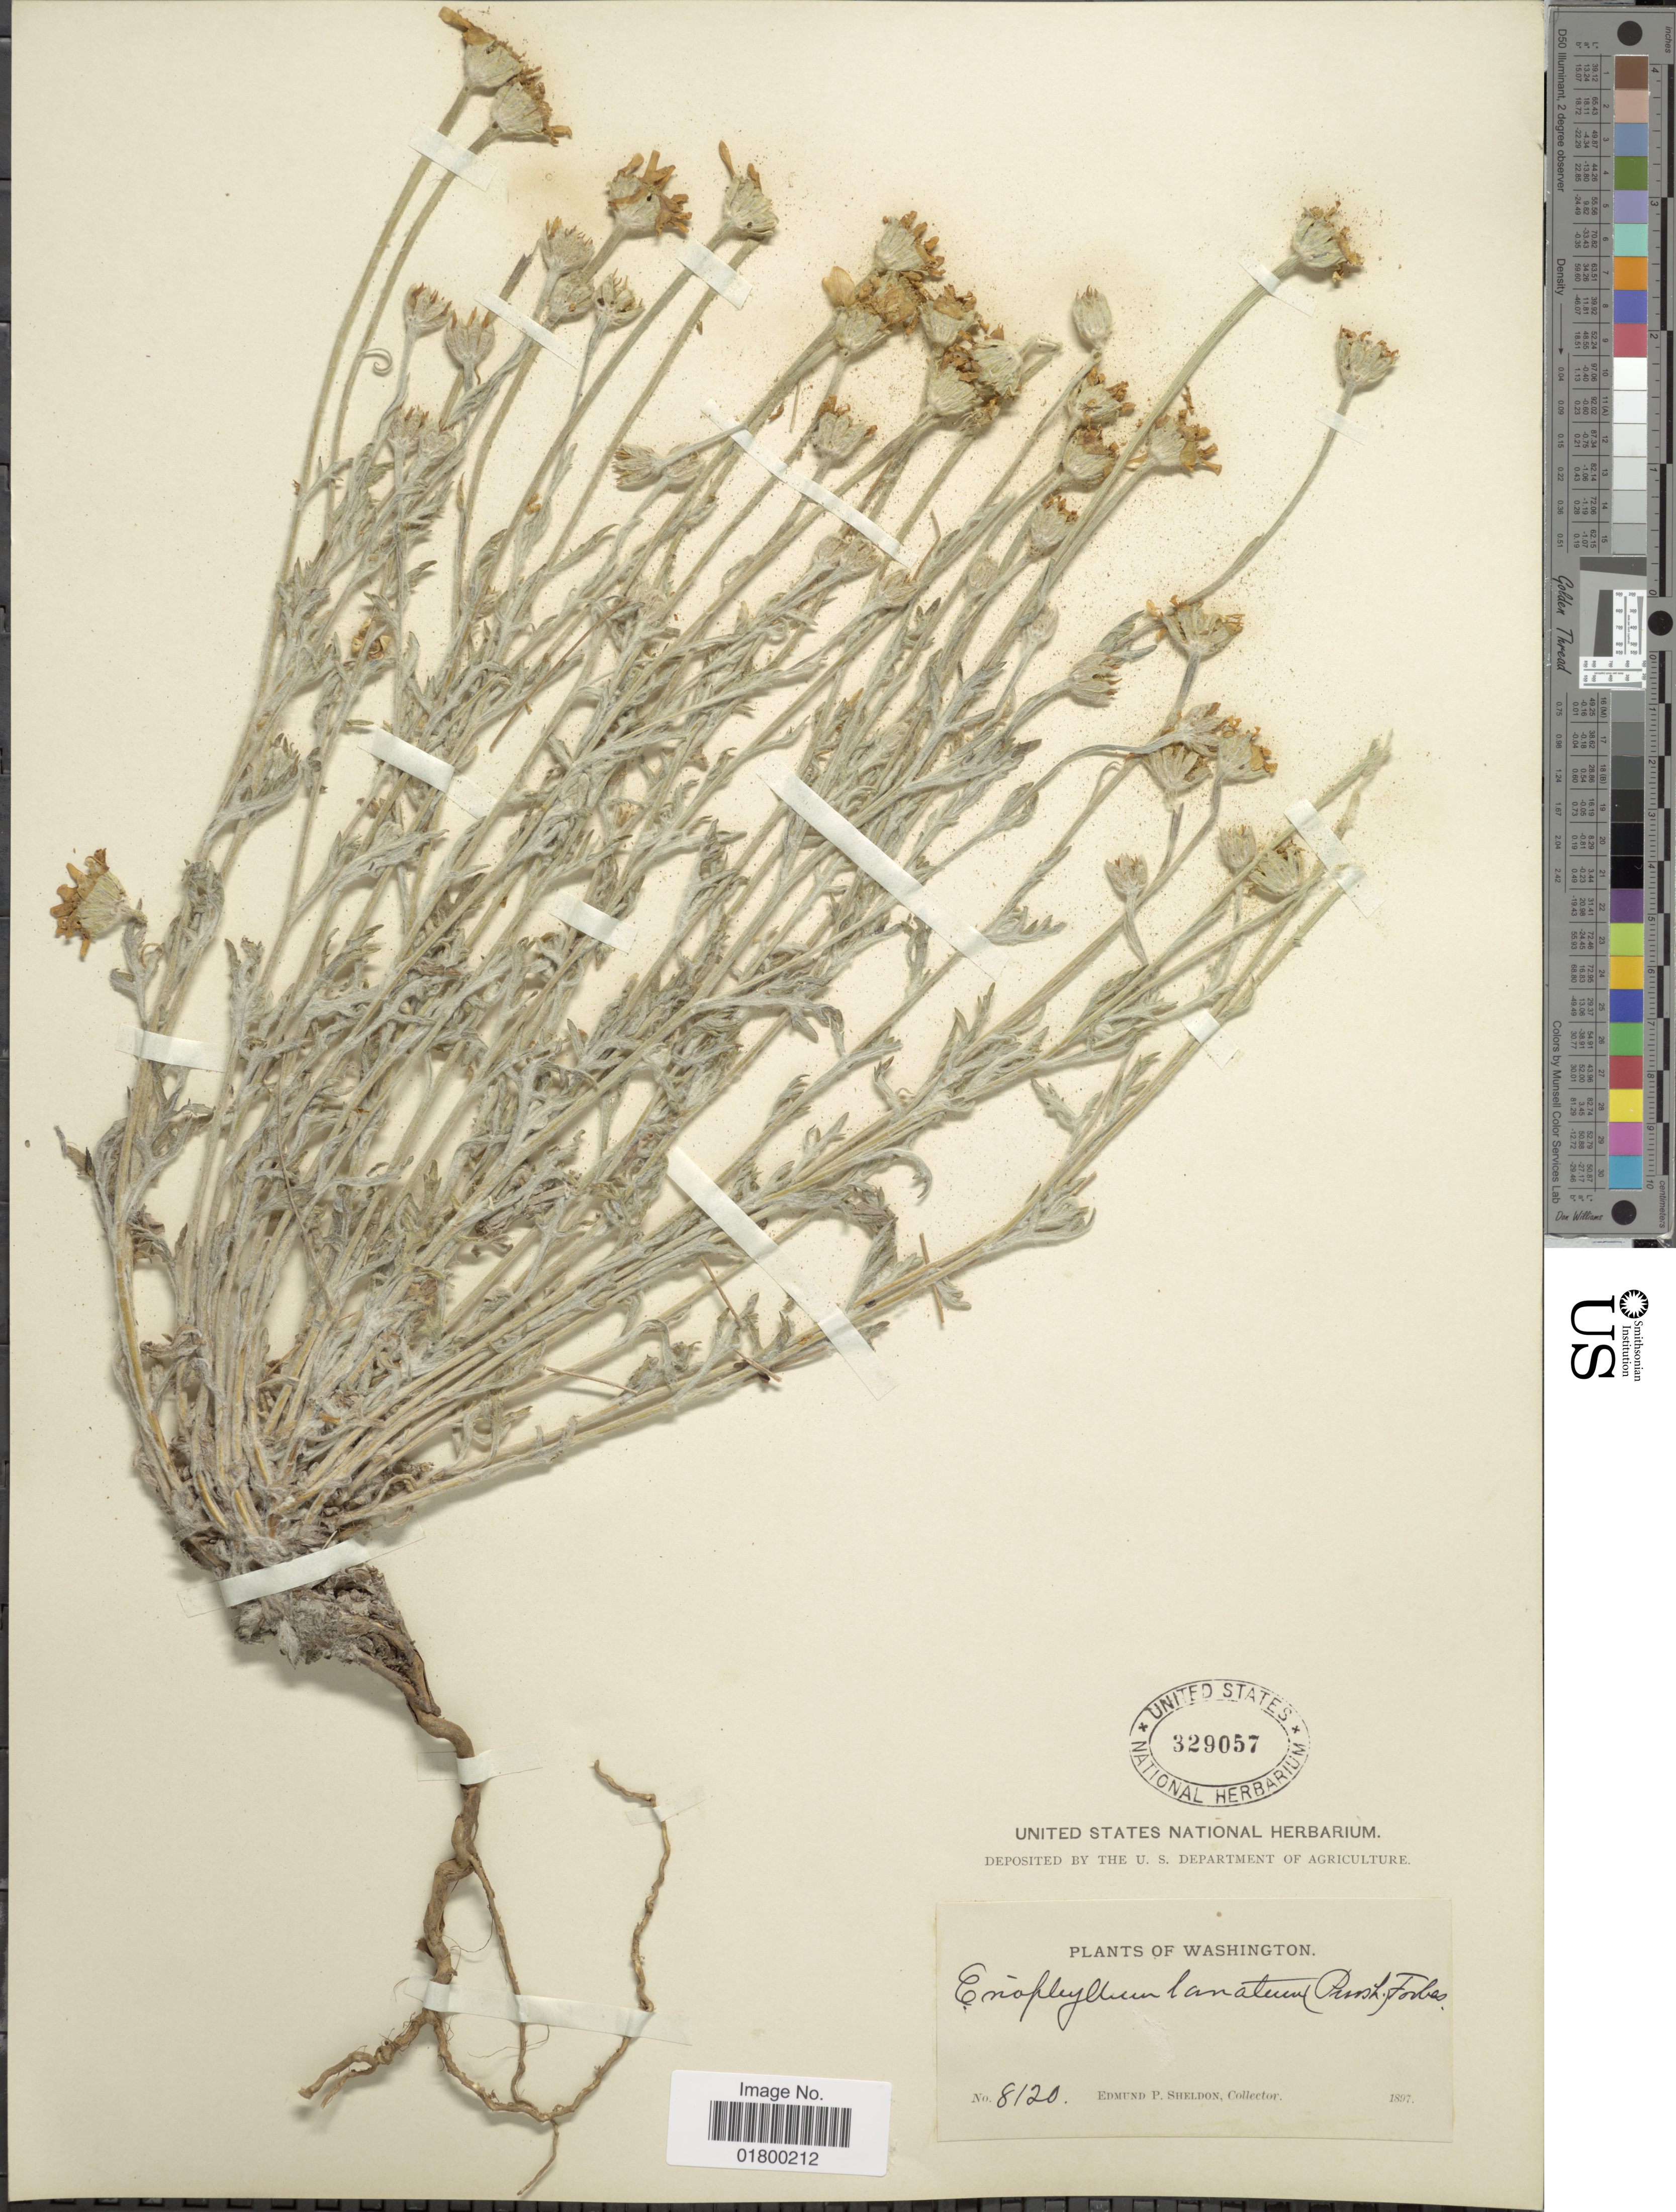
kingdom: Plantae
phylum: Tracheophyta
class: Magnoliopsida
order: Asterales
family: Asteraceae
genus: Eriophyllum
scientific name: Eriophyllum lanatum var. achillioides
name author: (DC.) Jeps.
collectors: E. P. Sheldon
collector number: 8120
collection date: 1897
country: United States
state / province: Washington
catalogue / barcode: US 329057